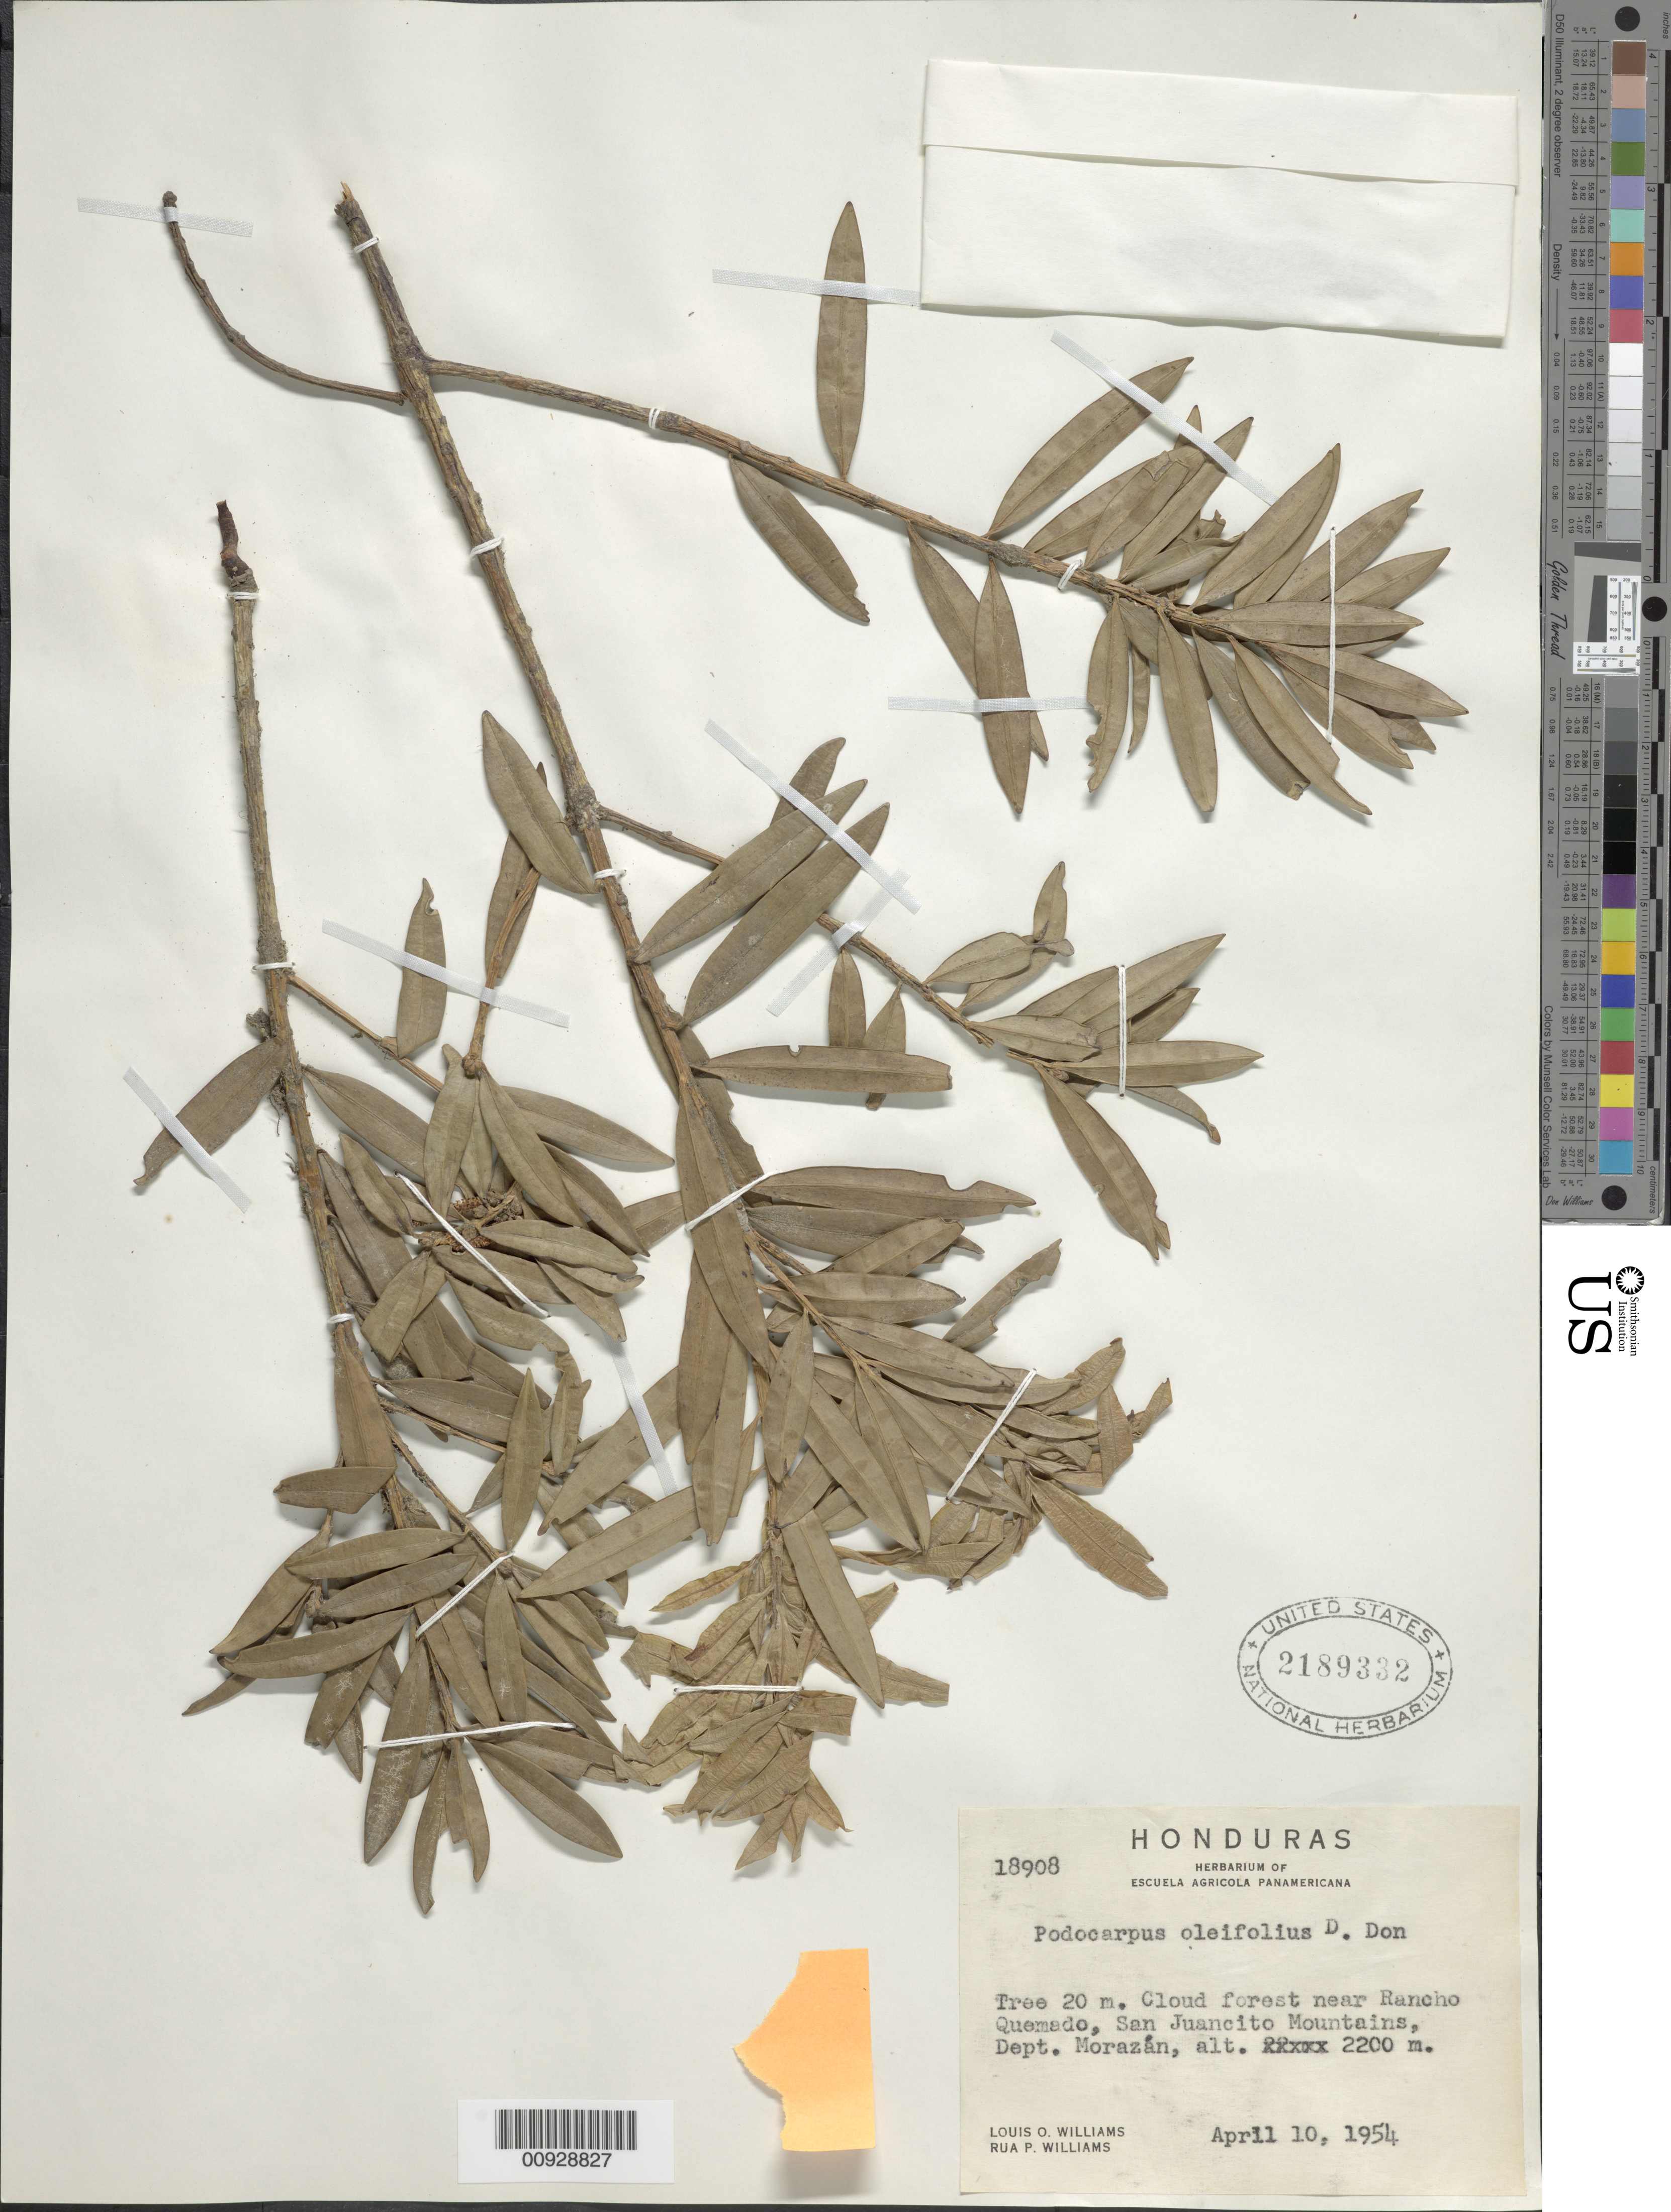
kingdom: Plantae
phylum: Tracheophyta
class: Pinopsida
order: Pinales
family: Podocarpaceae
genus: Podocarpus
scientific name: Podocarpus oleifolius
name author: D. Don ex Lamb.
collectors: L. O. Williams & R. P. Williams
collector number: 18908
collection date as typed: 10 Apr 1954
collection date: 1954-04-10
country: Honduras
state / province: Fco. Morazán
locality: Near Rancho Quemado, San Juancito Mountains, Dept. Morazán.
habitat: Cloud forest.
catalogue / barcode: US 2189332